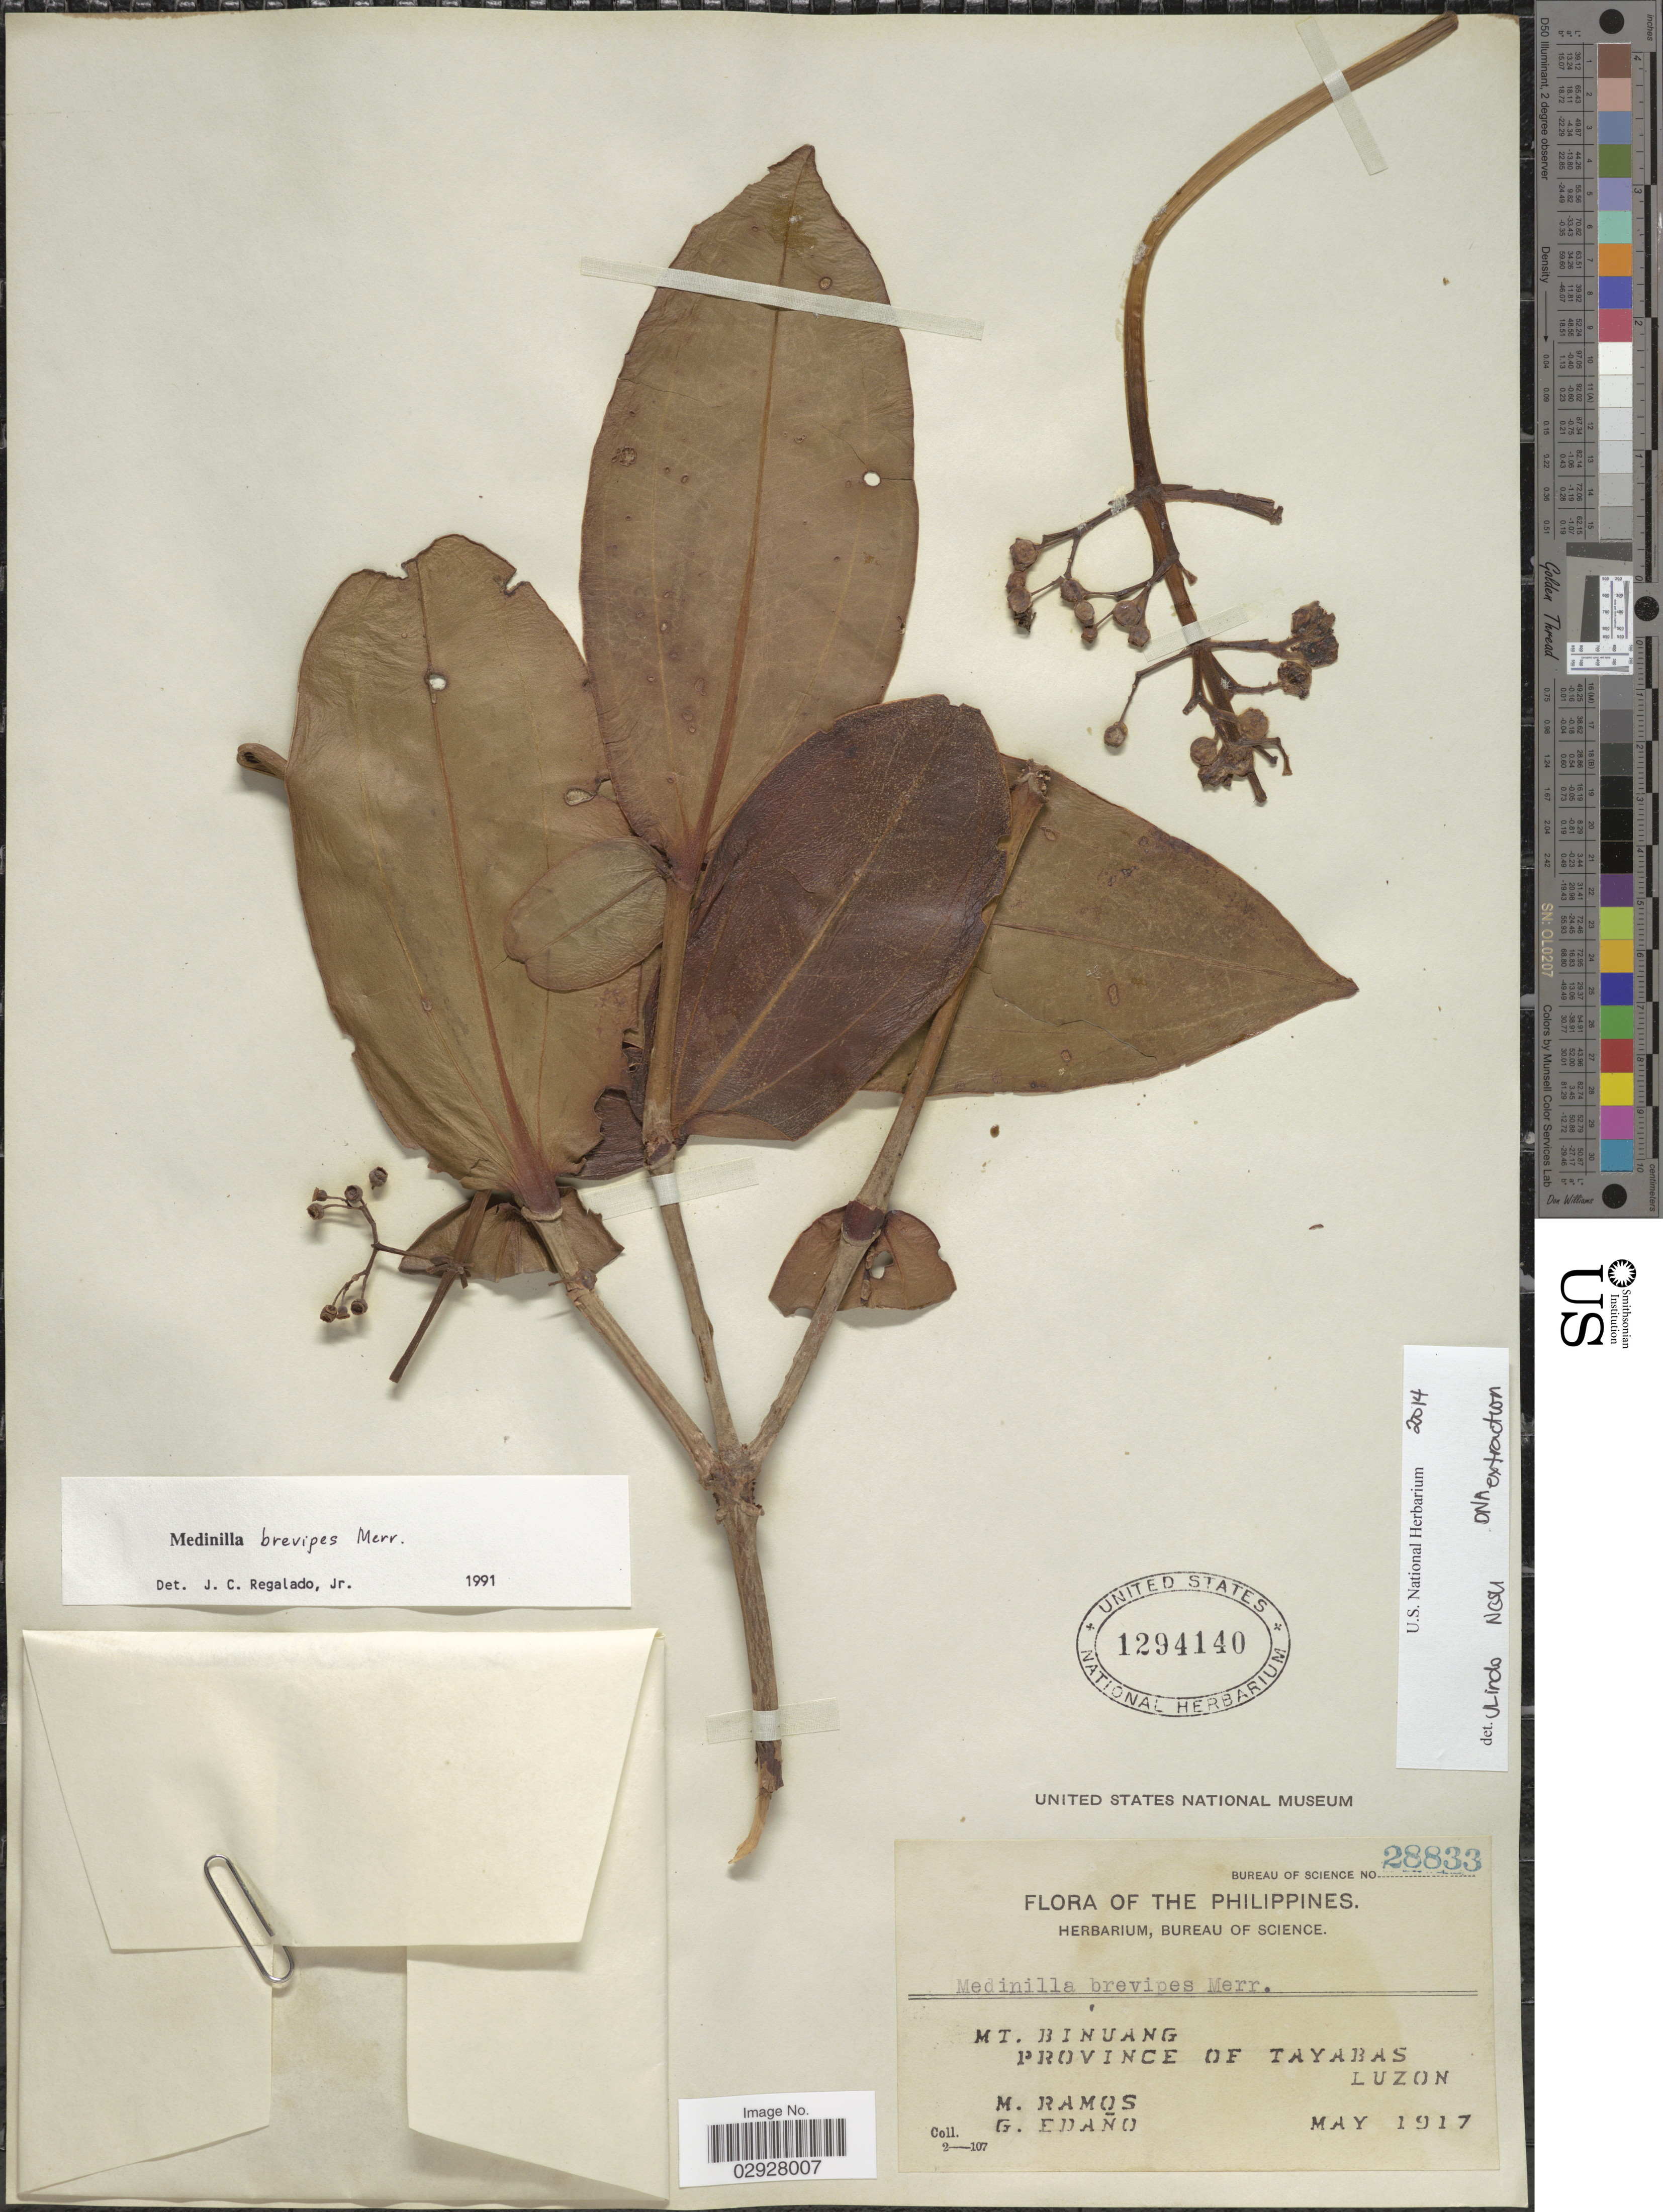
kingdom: Plantae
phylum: Tracheophyta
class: Magnoliopsida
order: Myrtales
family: Melastomataceae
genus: Medinilla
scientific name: Medinilla brevipes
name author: Merr.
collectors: M. Ramos & G. Edaño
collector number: Bureau of Science 28833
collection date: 1917-05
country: Philippines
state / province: Calabarzon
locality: Mt. Binuang, Province of Tayabas, Luzon.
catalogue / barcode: US 1294140